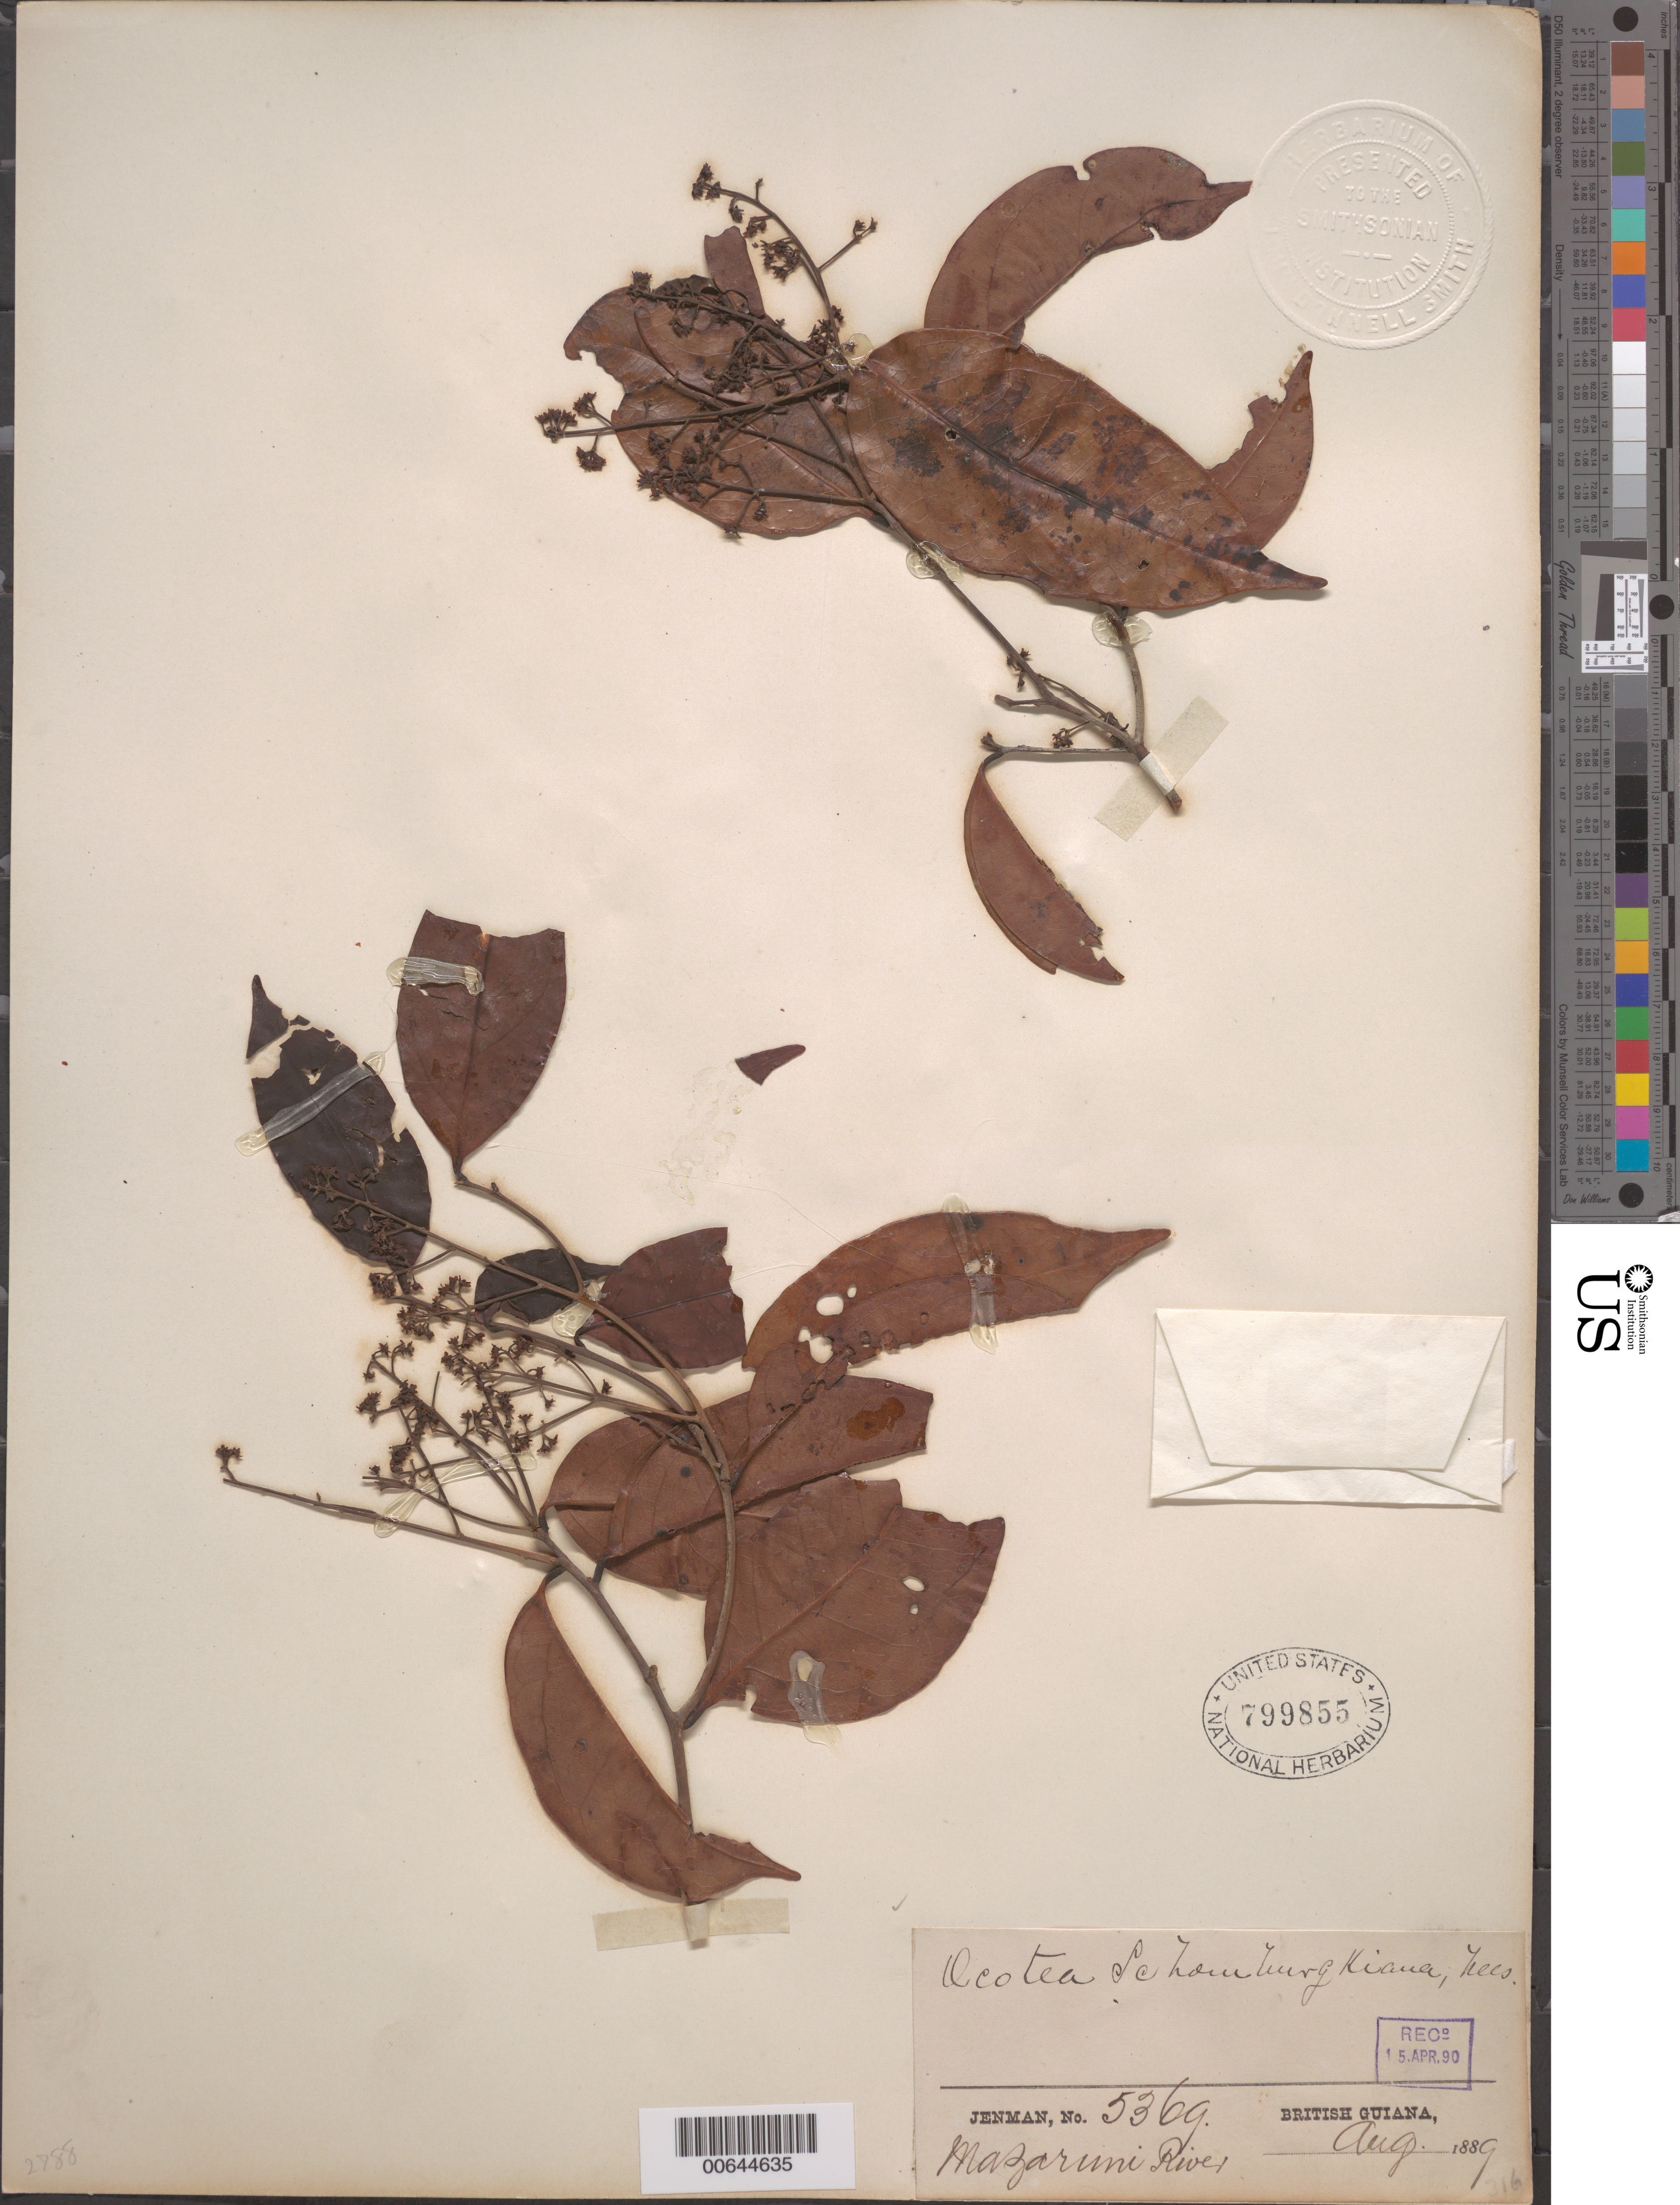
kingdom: Plantae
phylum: Tracheophyta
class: Magnoliopsida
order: Laurales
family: Lauraceae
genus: Ocotea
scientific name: Ocotea schomburgkiana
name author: (Nees) Mez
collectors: G. S. Jenman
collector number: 5369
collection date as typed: August 1889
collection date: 1889-08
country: Guyana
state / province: Cuyuni-Mazaruni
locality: Mazaruni R.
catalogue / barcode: US 799855